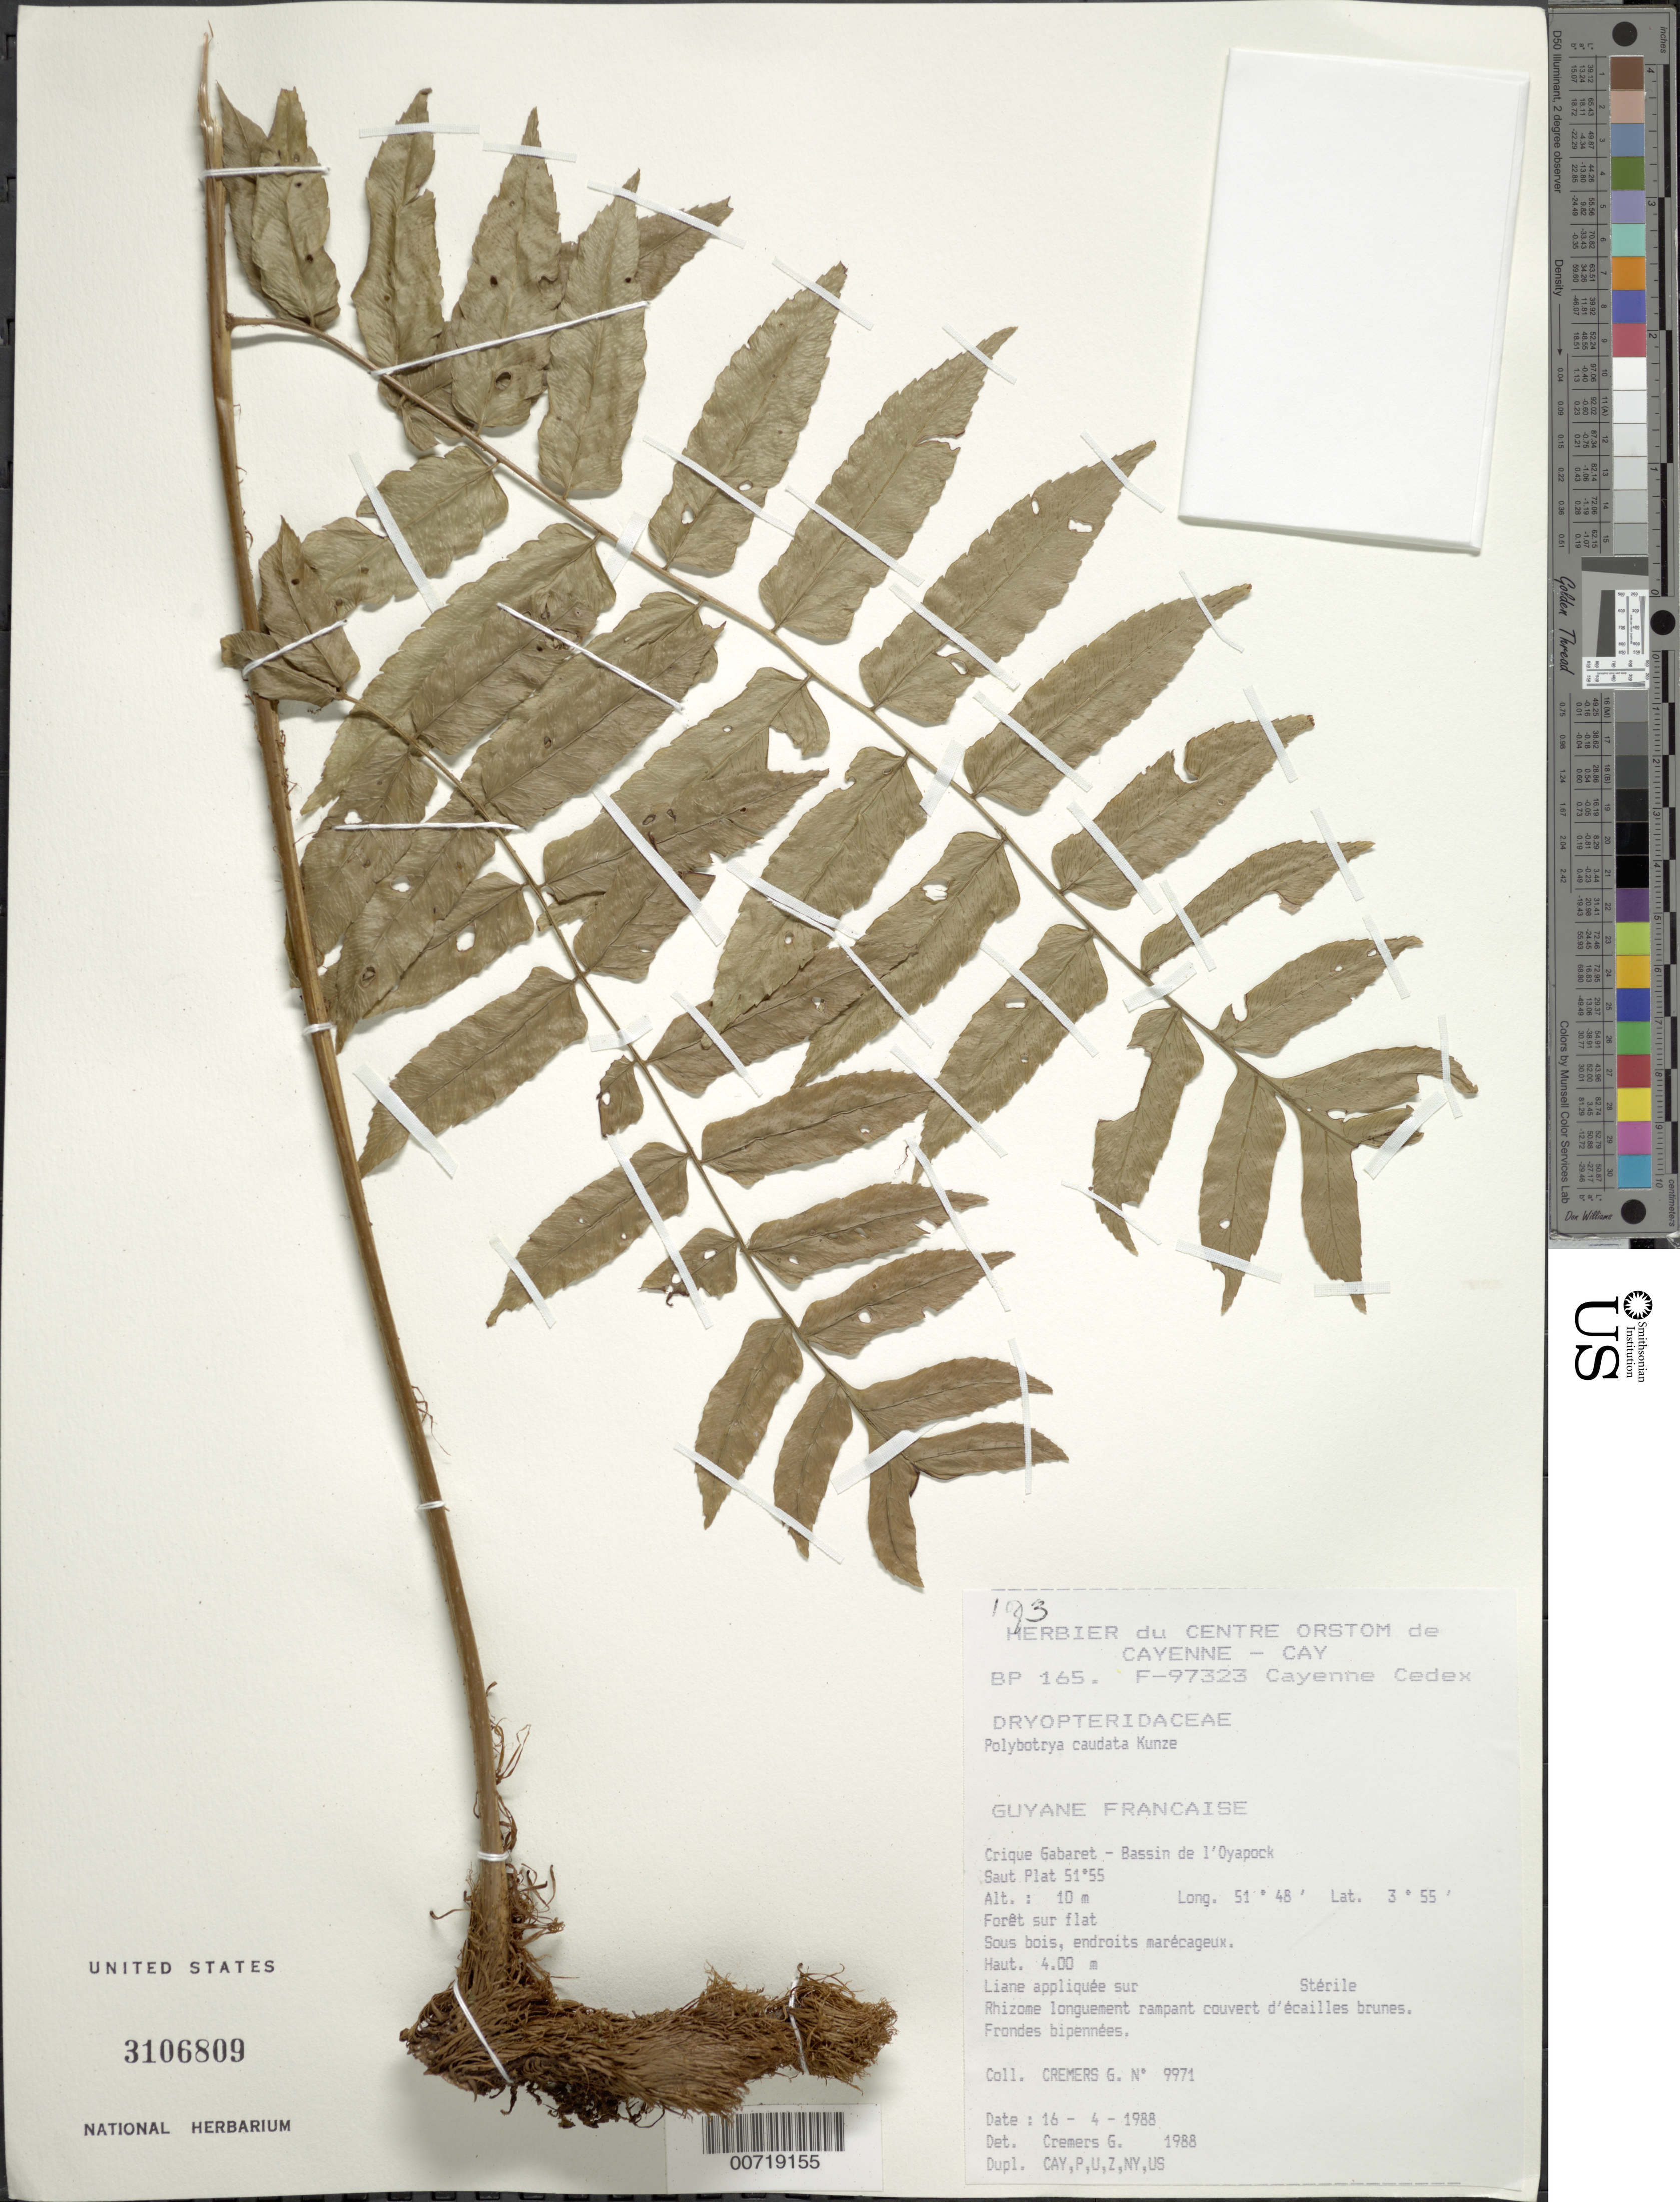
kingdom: Plantae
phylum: Tracheophyta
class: Polypodiopsida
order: Polypodiales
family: Dryopteridaceae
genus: Polybotrya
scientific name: Polybotrya caudata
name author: Kunze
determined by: Cremers, Georges A.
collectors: G. Cremers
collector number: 9971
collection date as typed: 16-Apr-88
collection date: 1988-04-16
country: French Guiana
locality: Crique Gabaret, Bassin de l'Oyapock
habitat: Forest on flatland, understory; marshy area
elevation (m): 10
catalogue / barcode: US 3106809